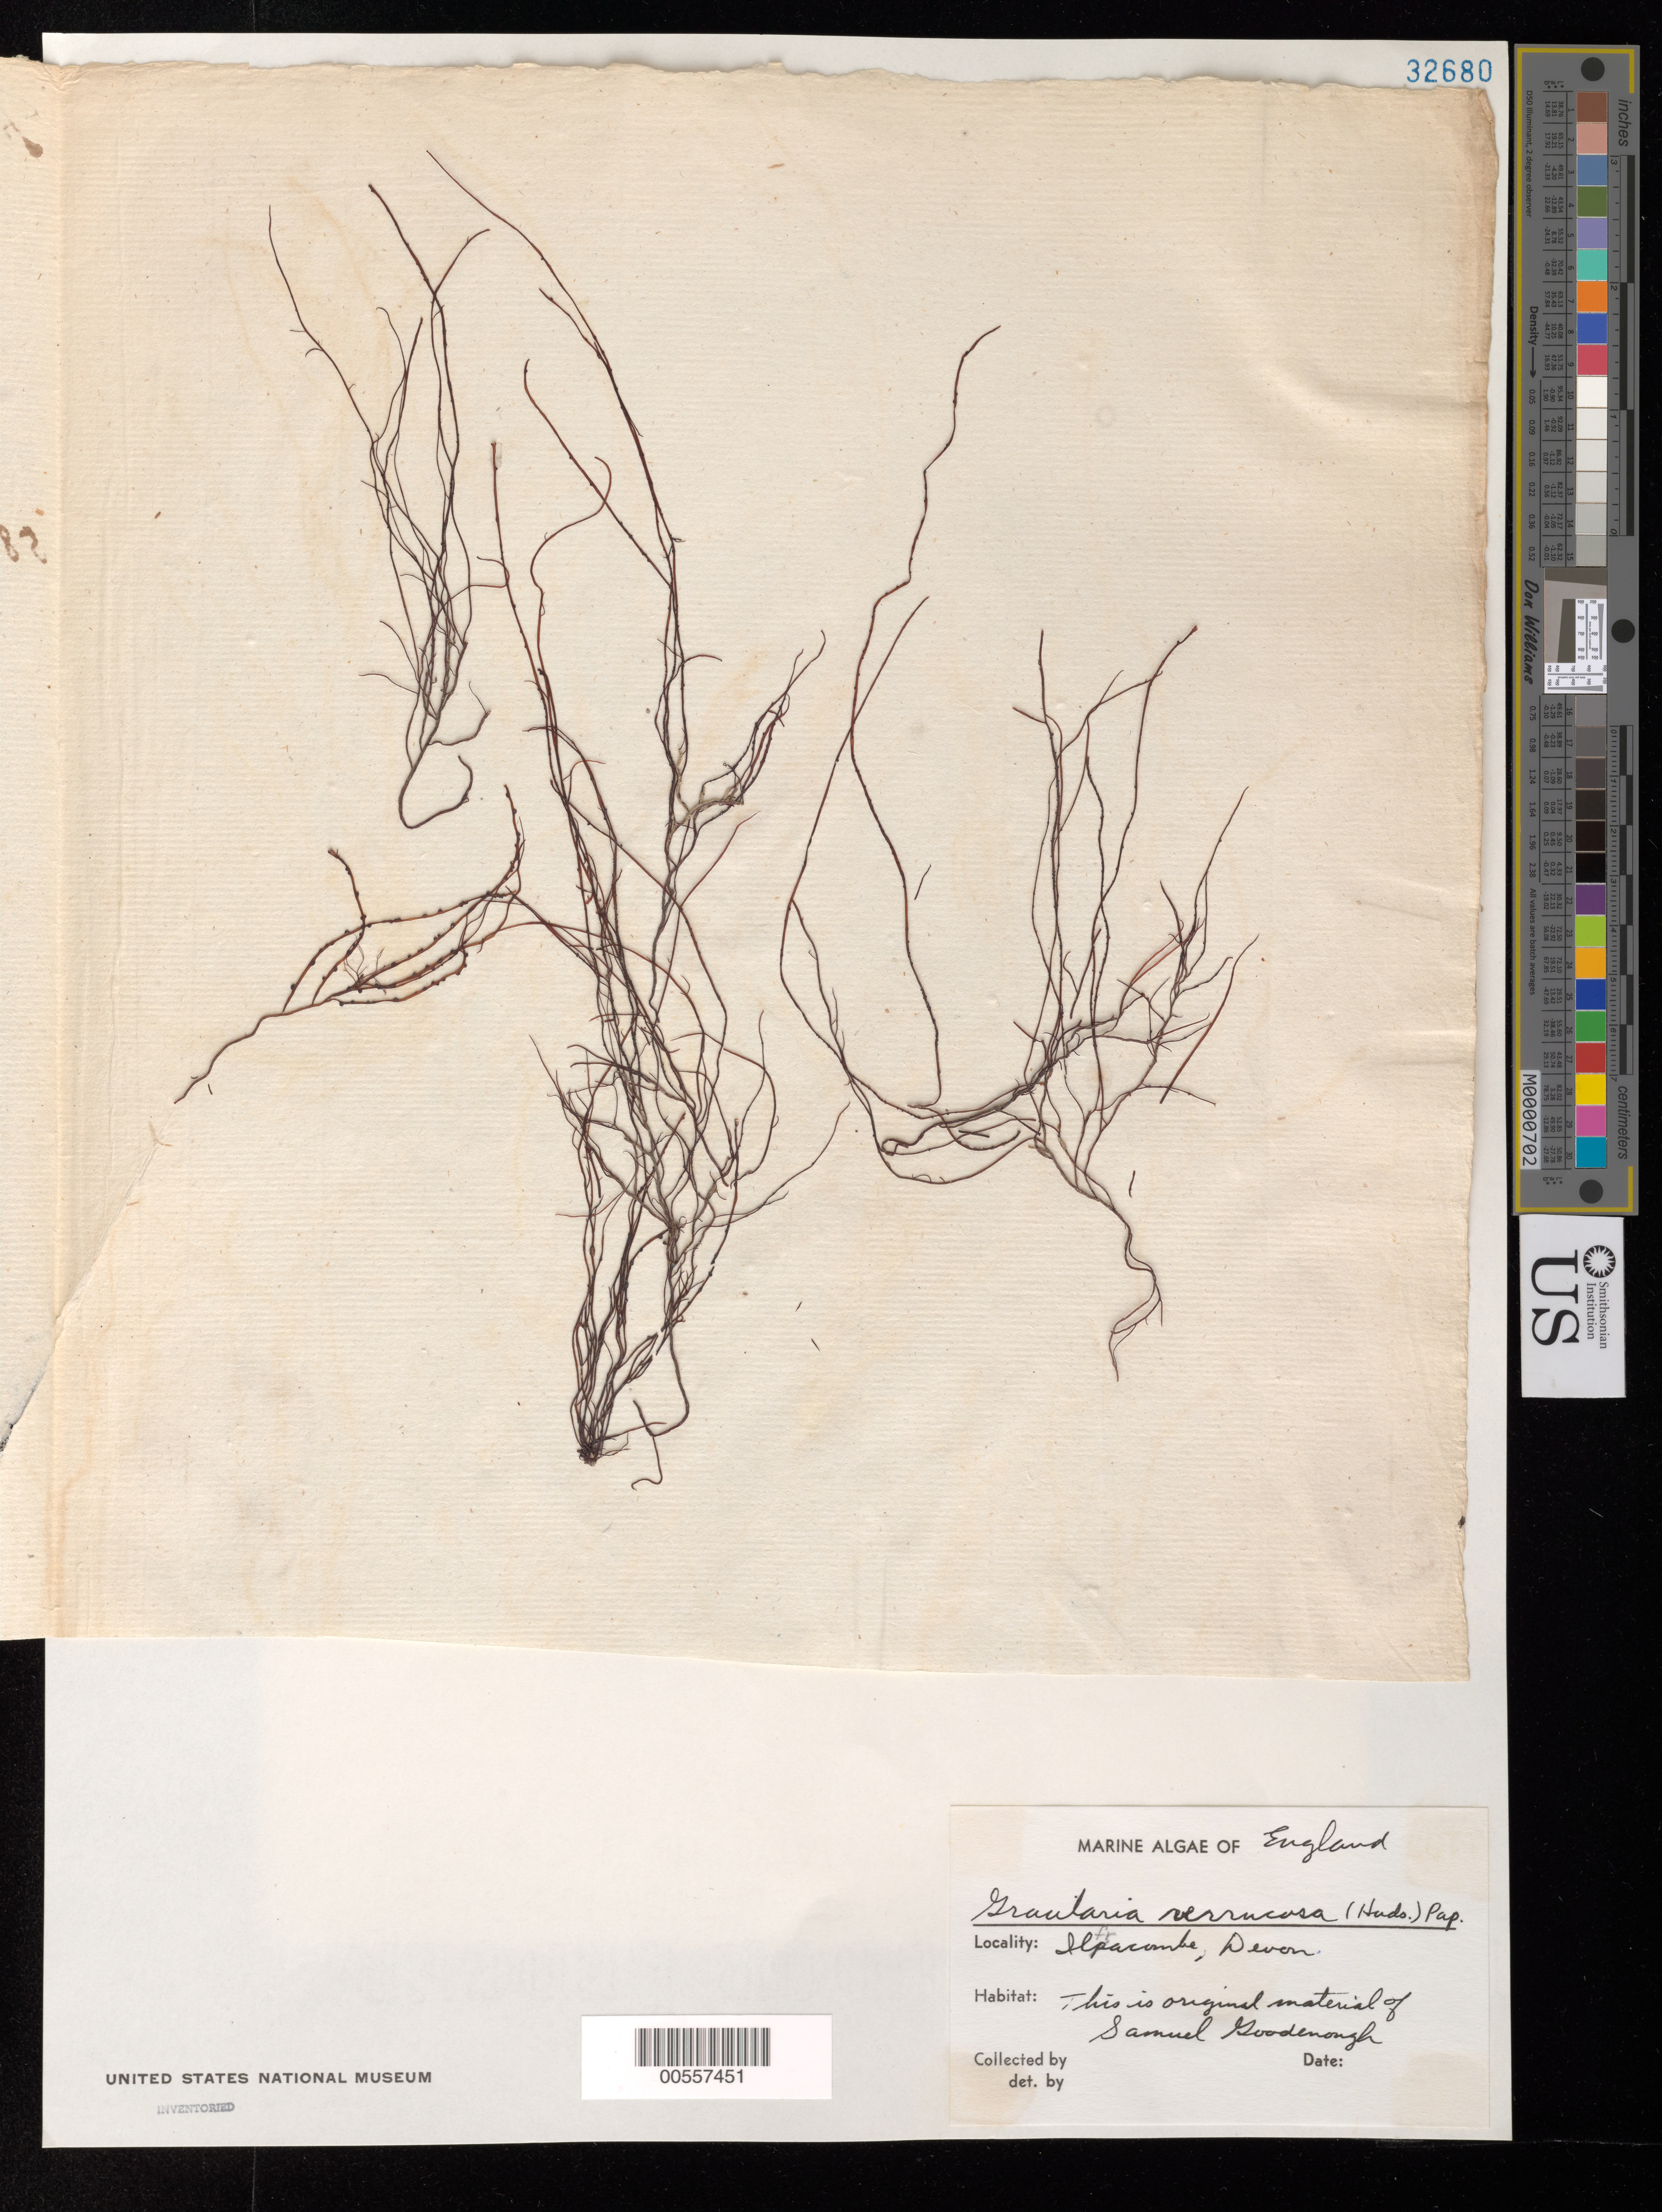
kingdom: Plantae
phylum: Rhodophyta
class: Florideophyceae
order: Gracilariales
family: Gracilariaceae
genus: Gracilariopsis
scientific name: Gracilariopsis longissima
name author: (S.G. Gmel.) Steentoft et al.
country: United Kingdom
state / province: England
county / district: Devon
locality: Ilfracombe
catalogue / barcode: US 32680